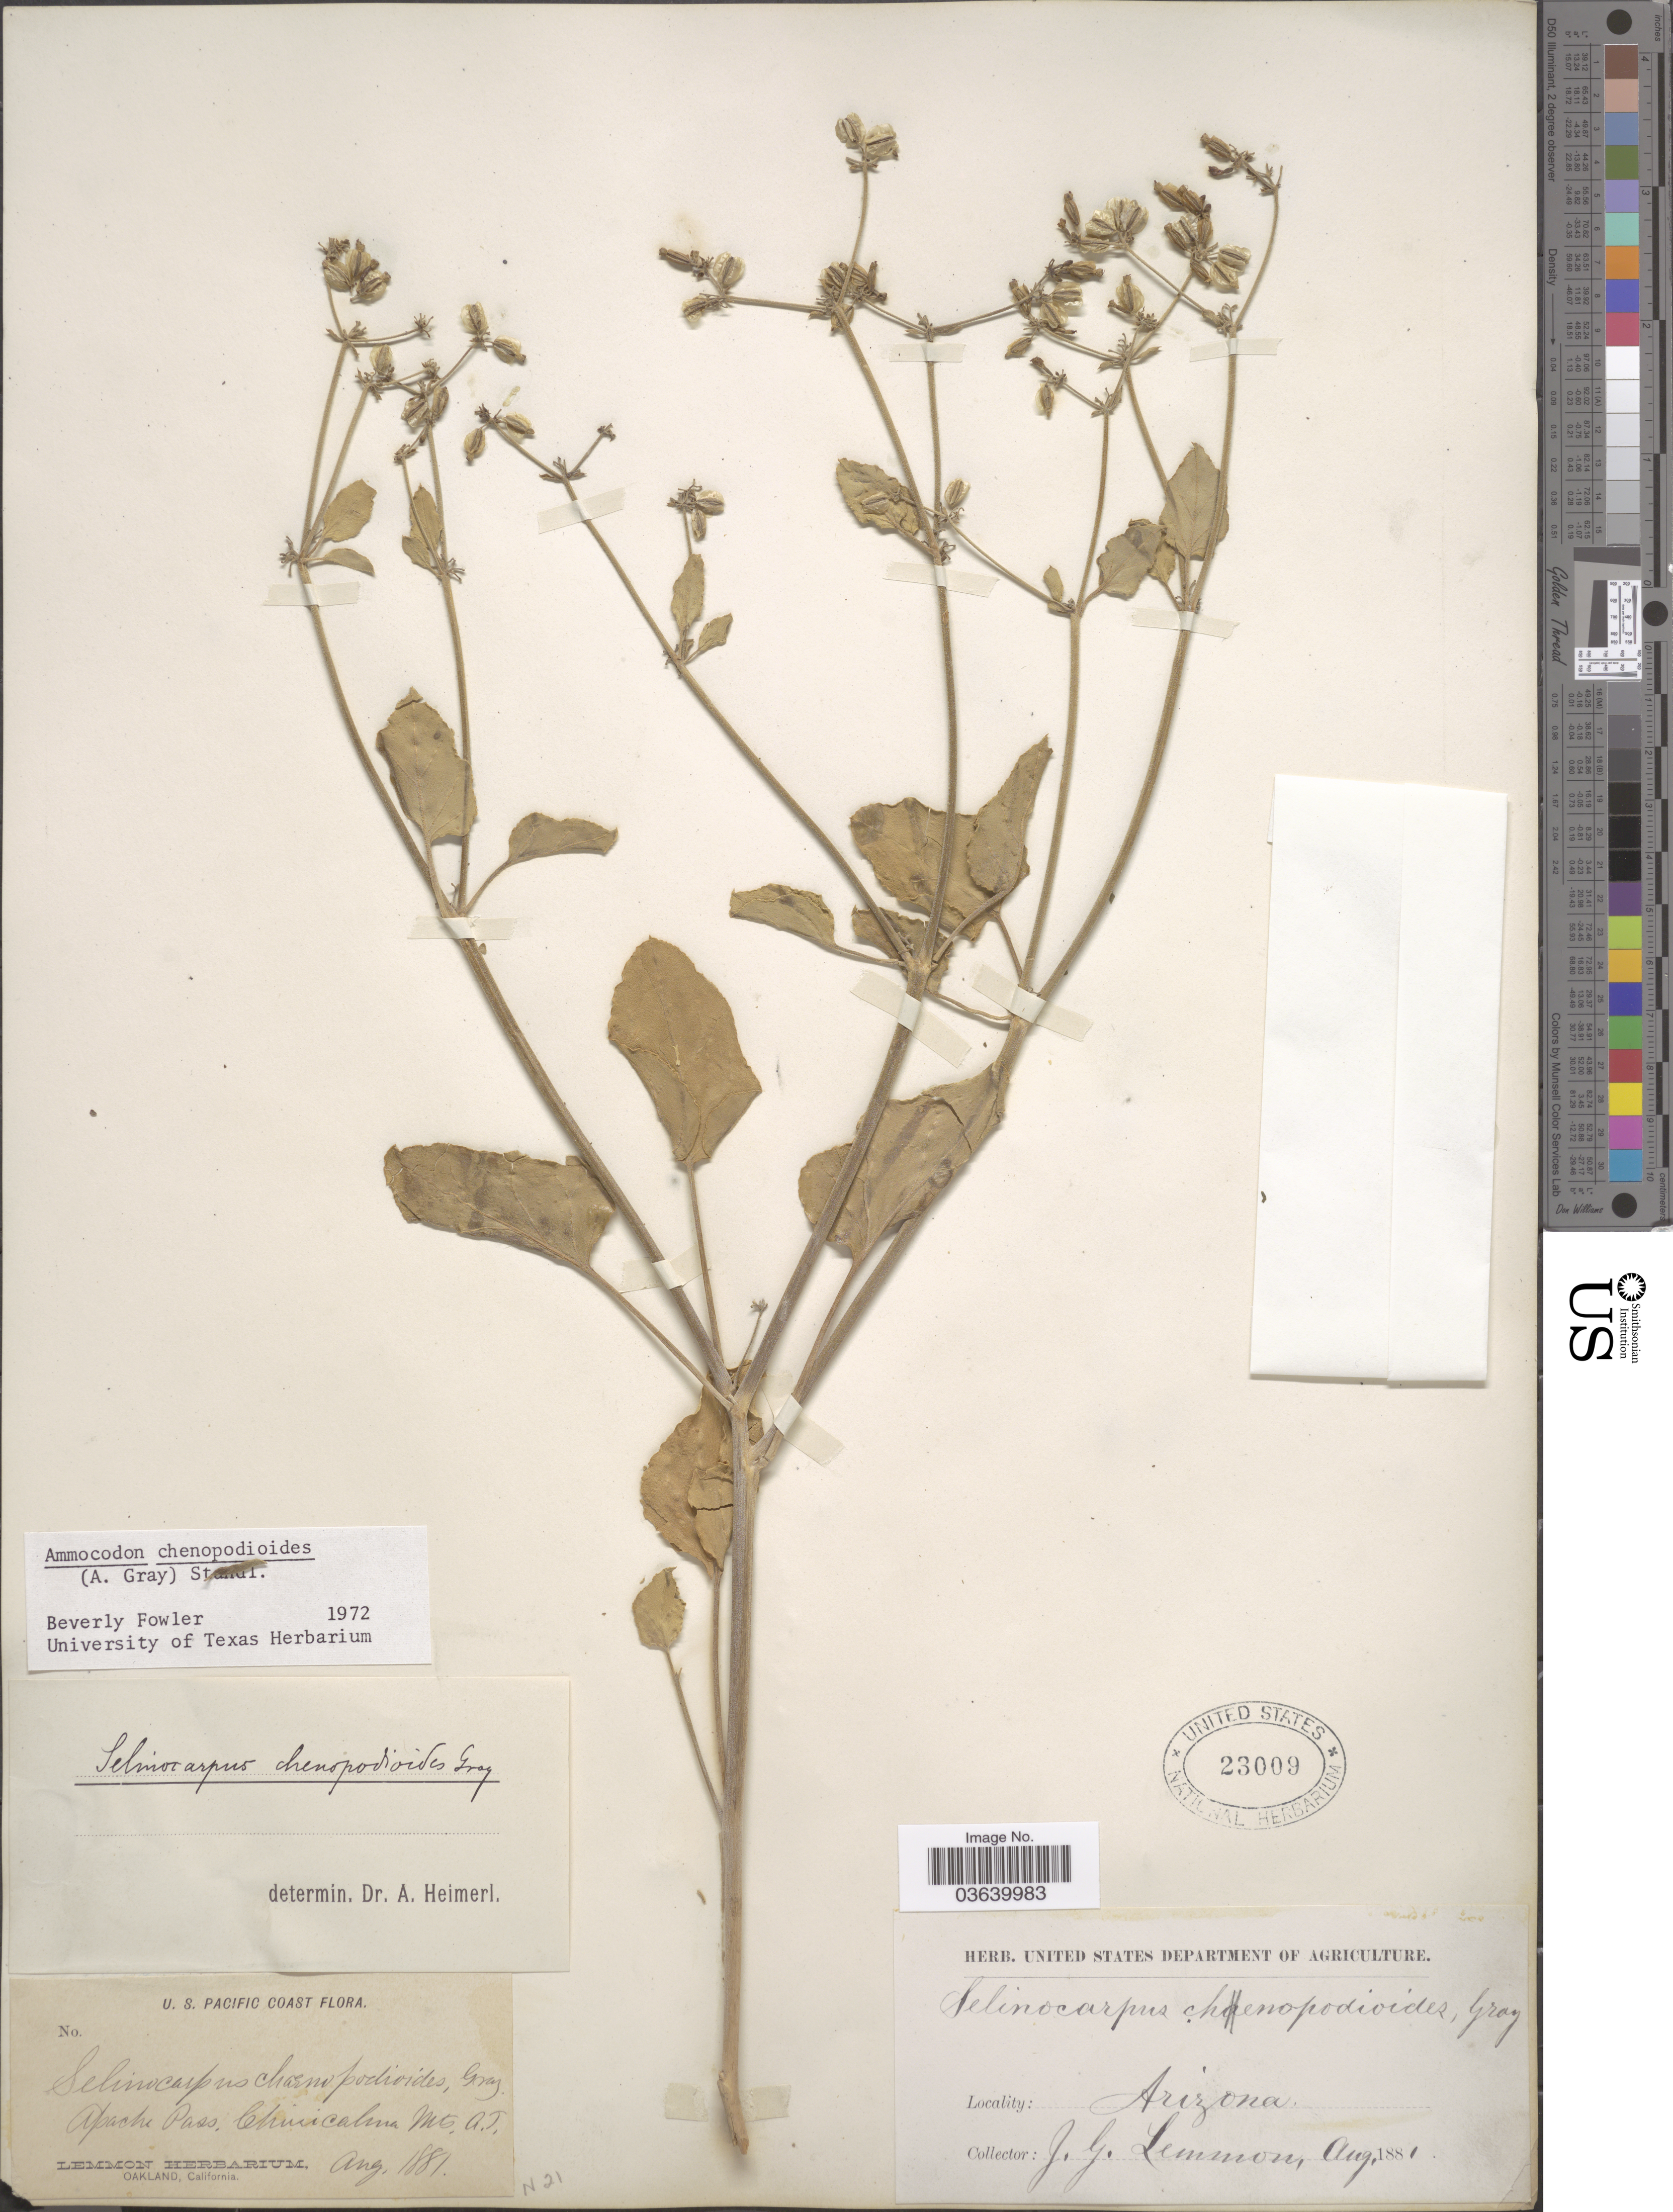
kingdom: Plantae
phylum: Tracheophyta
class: Magnoliopsida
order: Caryophyllales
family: Nyctaginaceae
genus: Acleisanthes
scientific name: Acleisanthes chenopodioides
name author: (A. Gray) R.A. Levin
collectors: J. Lemmon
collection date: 1881-08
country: United States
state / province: Arizona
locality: Apache Pass, Chiricahua Mt, A.T.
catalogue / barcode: US 23009